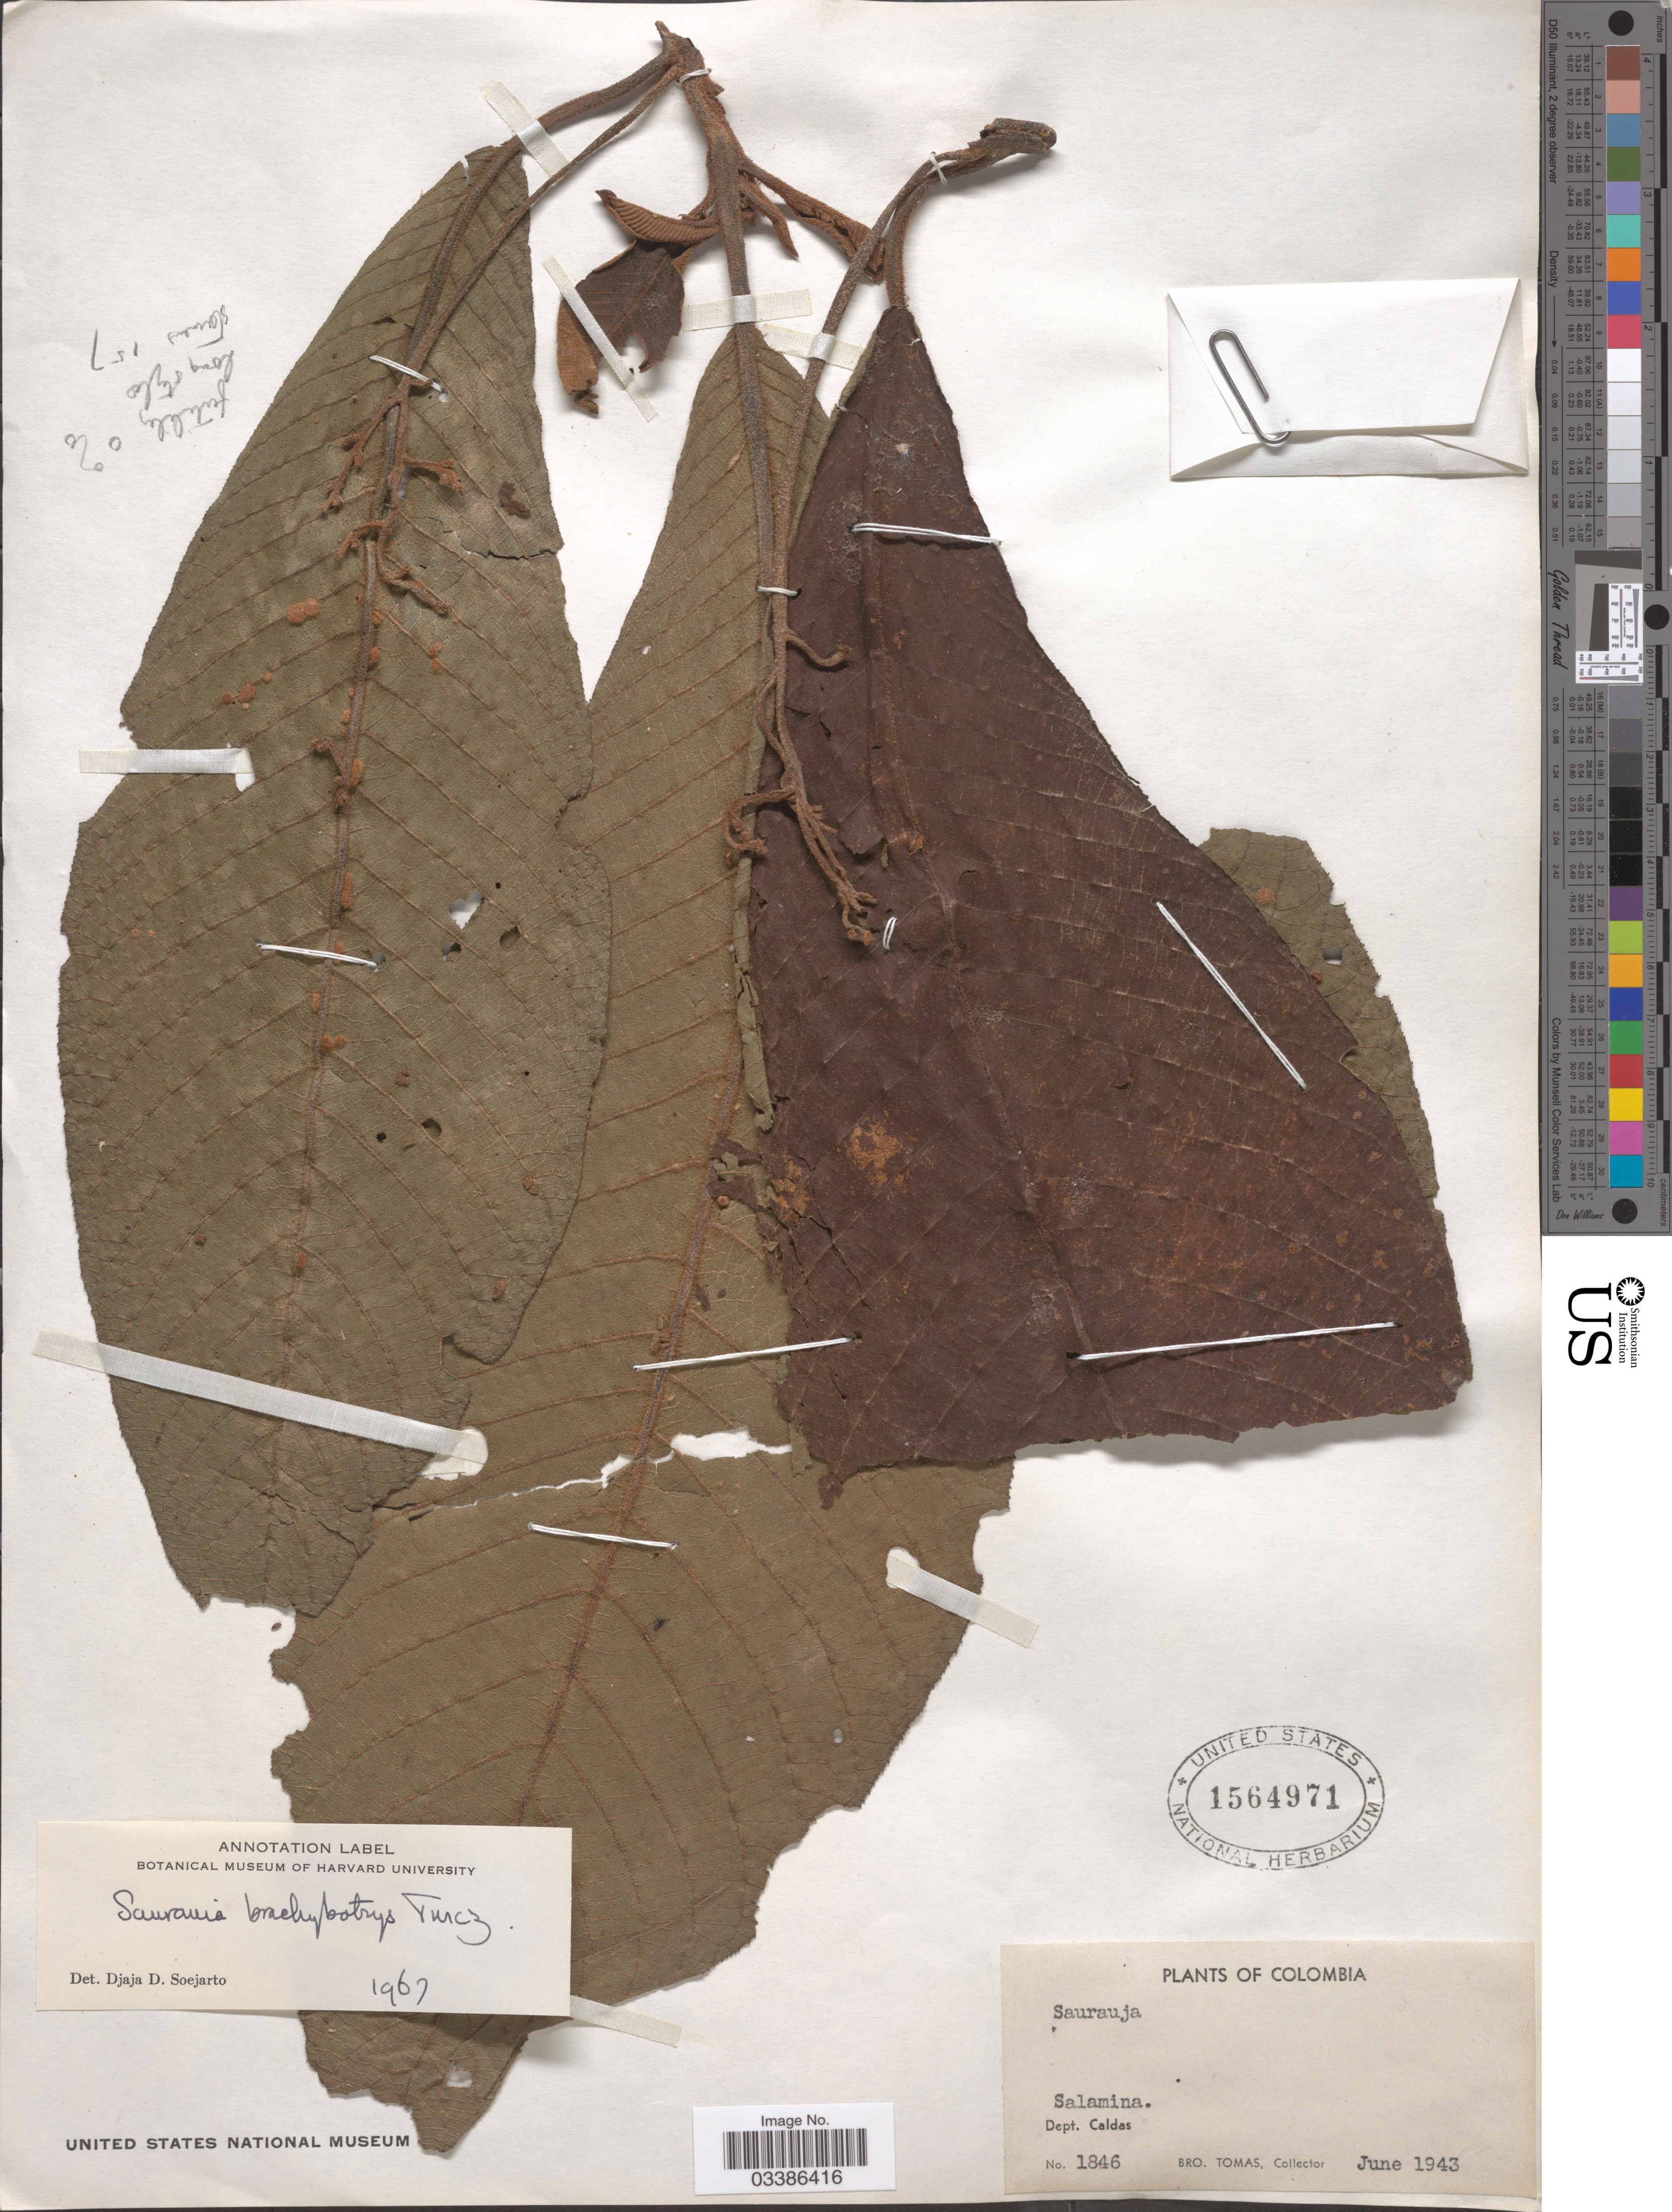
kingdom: Plantae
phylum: Tracheophyta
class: Magnoliopsida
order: Ericales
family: Actinidiaceae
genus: Saurauia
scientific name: Saurauia brachybotrys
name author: Turcz.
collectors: Bro. A. Tomas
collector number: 1846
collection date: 1943-06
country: Colombia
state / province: Caldas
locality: Salamina. Dept. Caldas.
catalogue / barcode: US 1564971